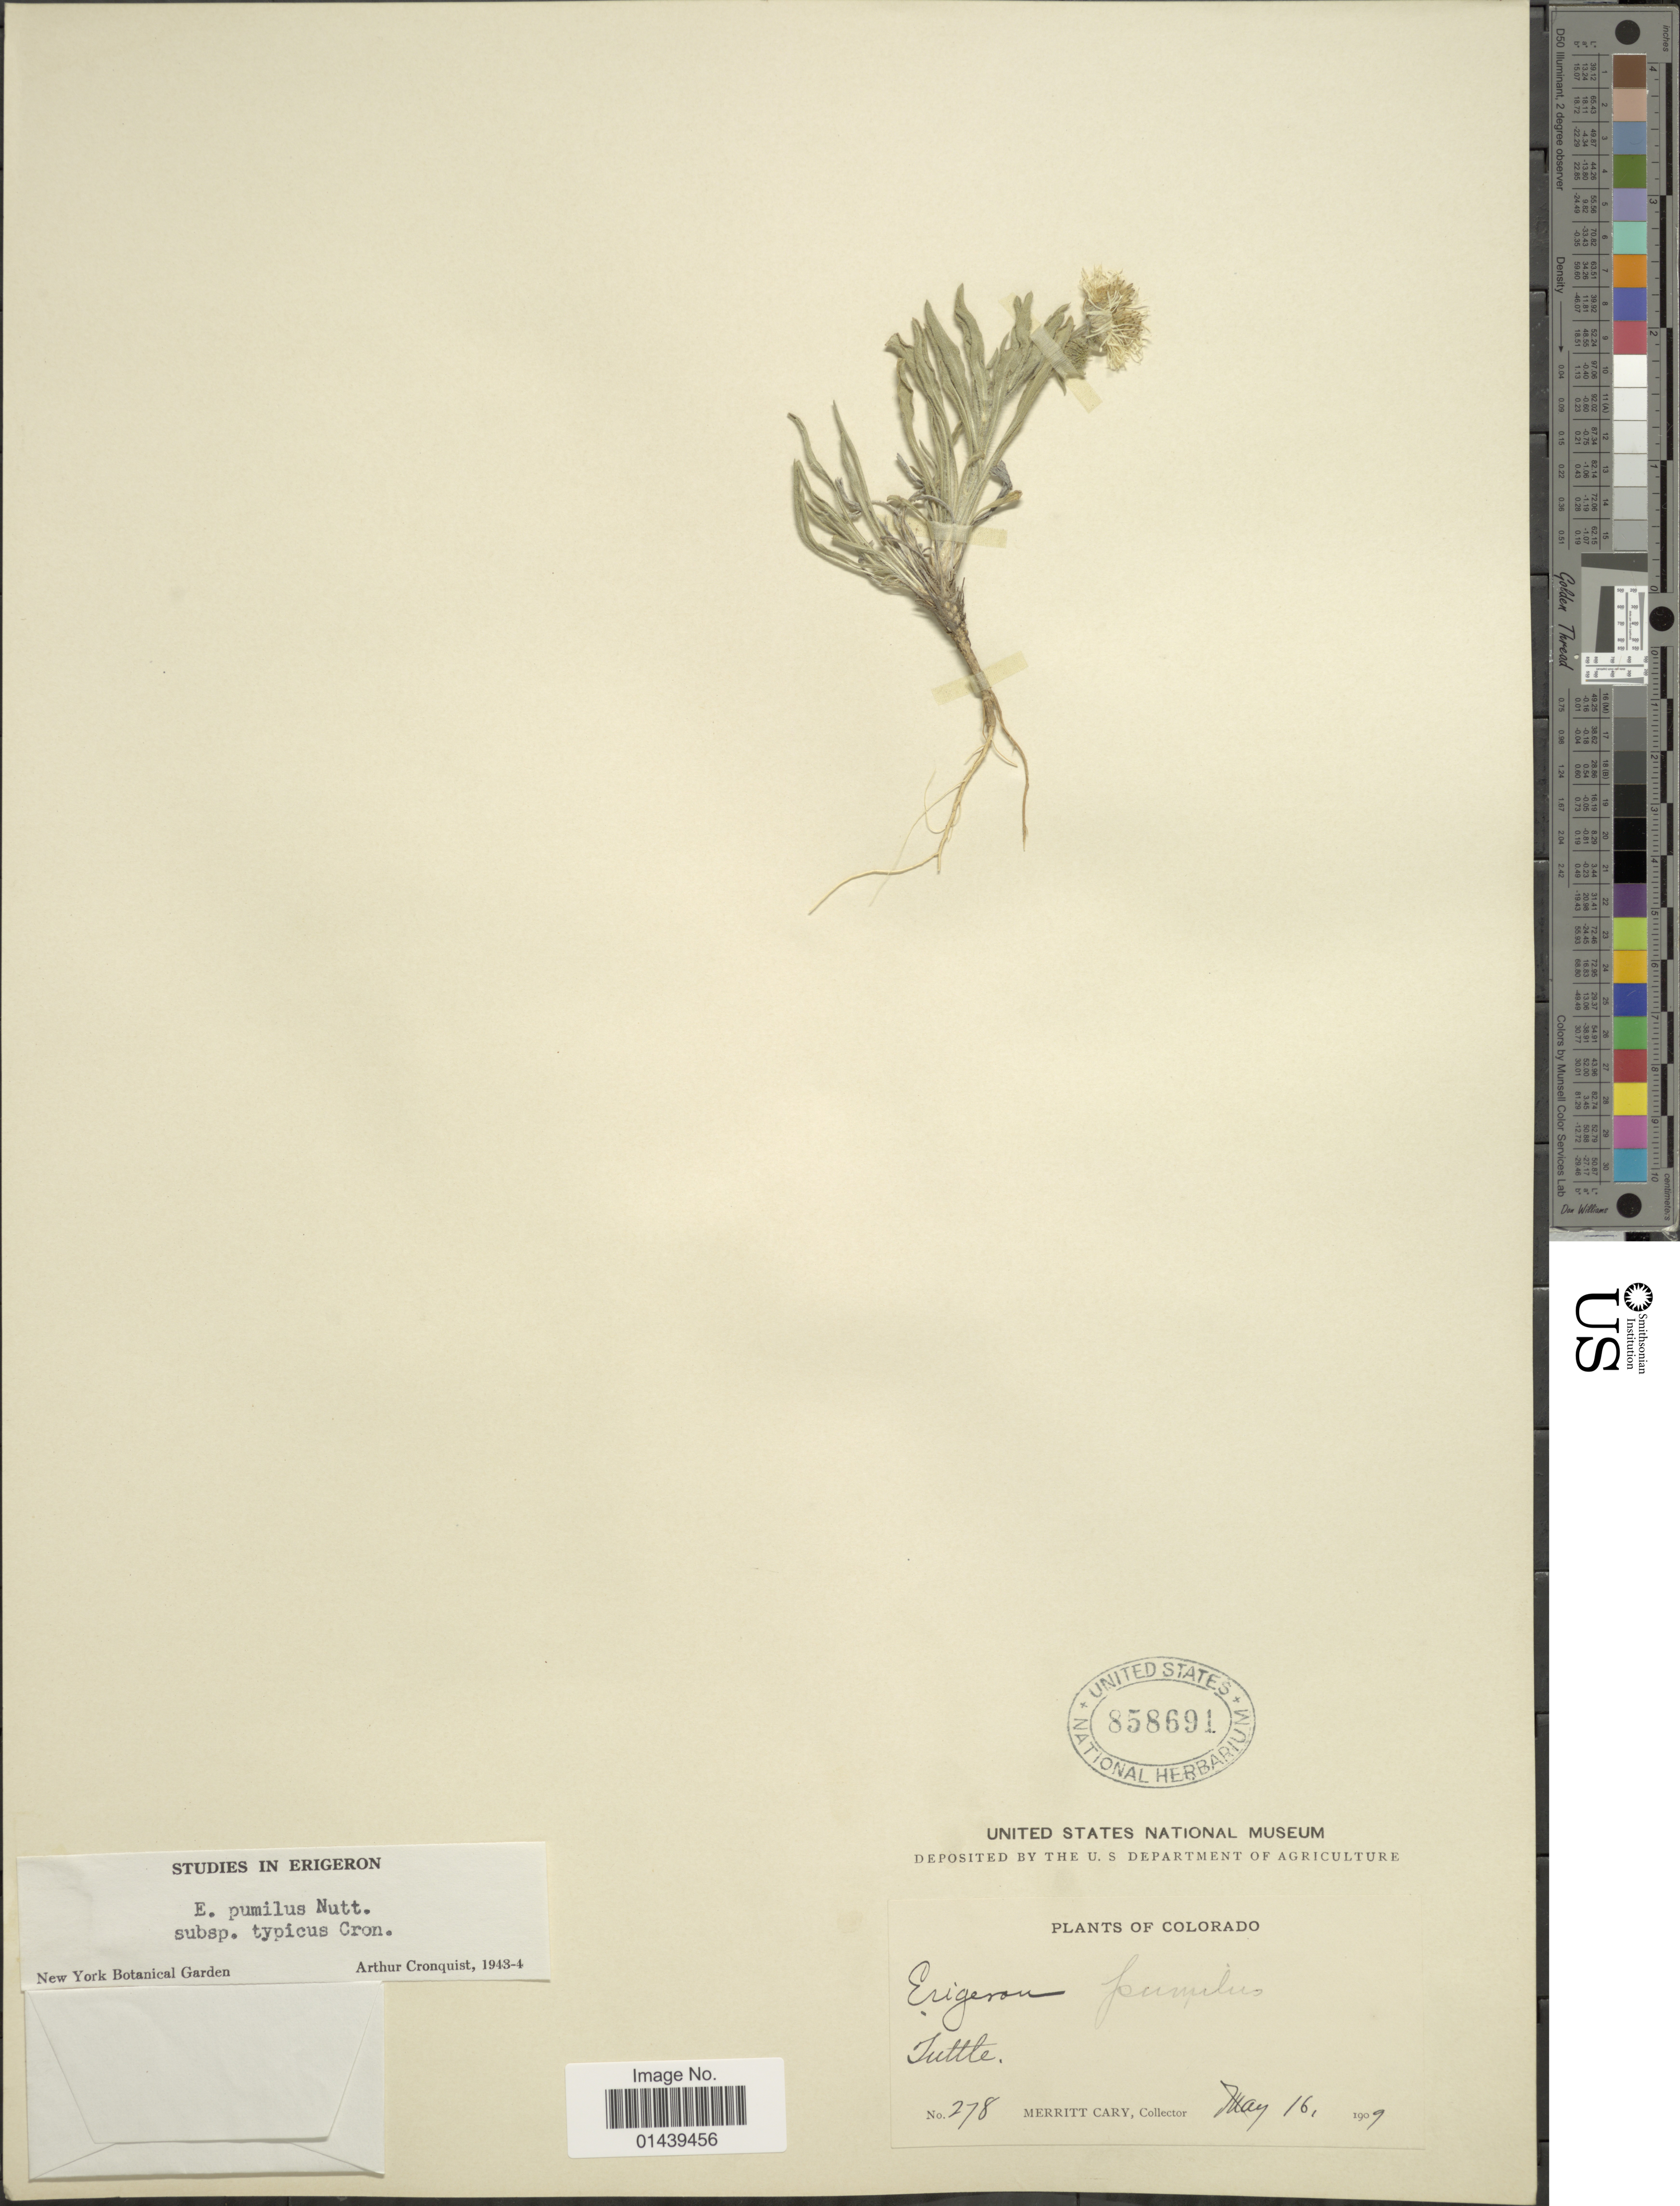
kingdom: Plantae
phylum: Tracheophyta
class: Magnoliopsida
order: Asterales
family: Asteraceae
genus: Erigeron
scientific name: Erigeron pumilus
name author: Nutt.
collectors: M. Cary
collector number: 278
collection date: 1909-05-16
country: United States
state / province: Colorado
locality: Tuttle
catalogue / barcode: US 858691